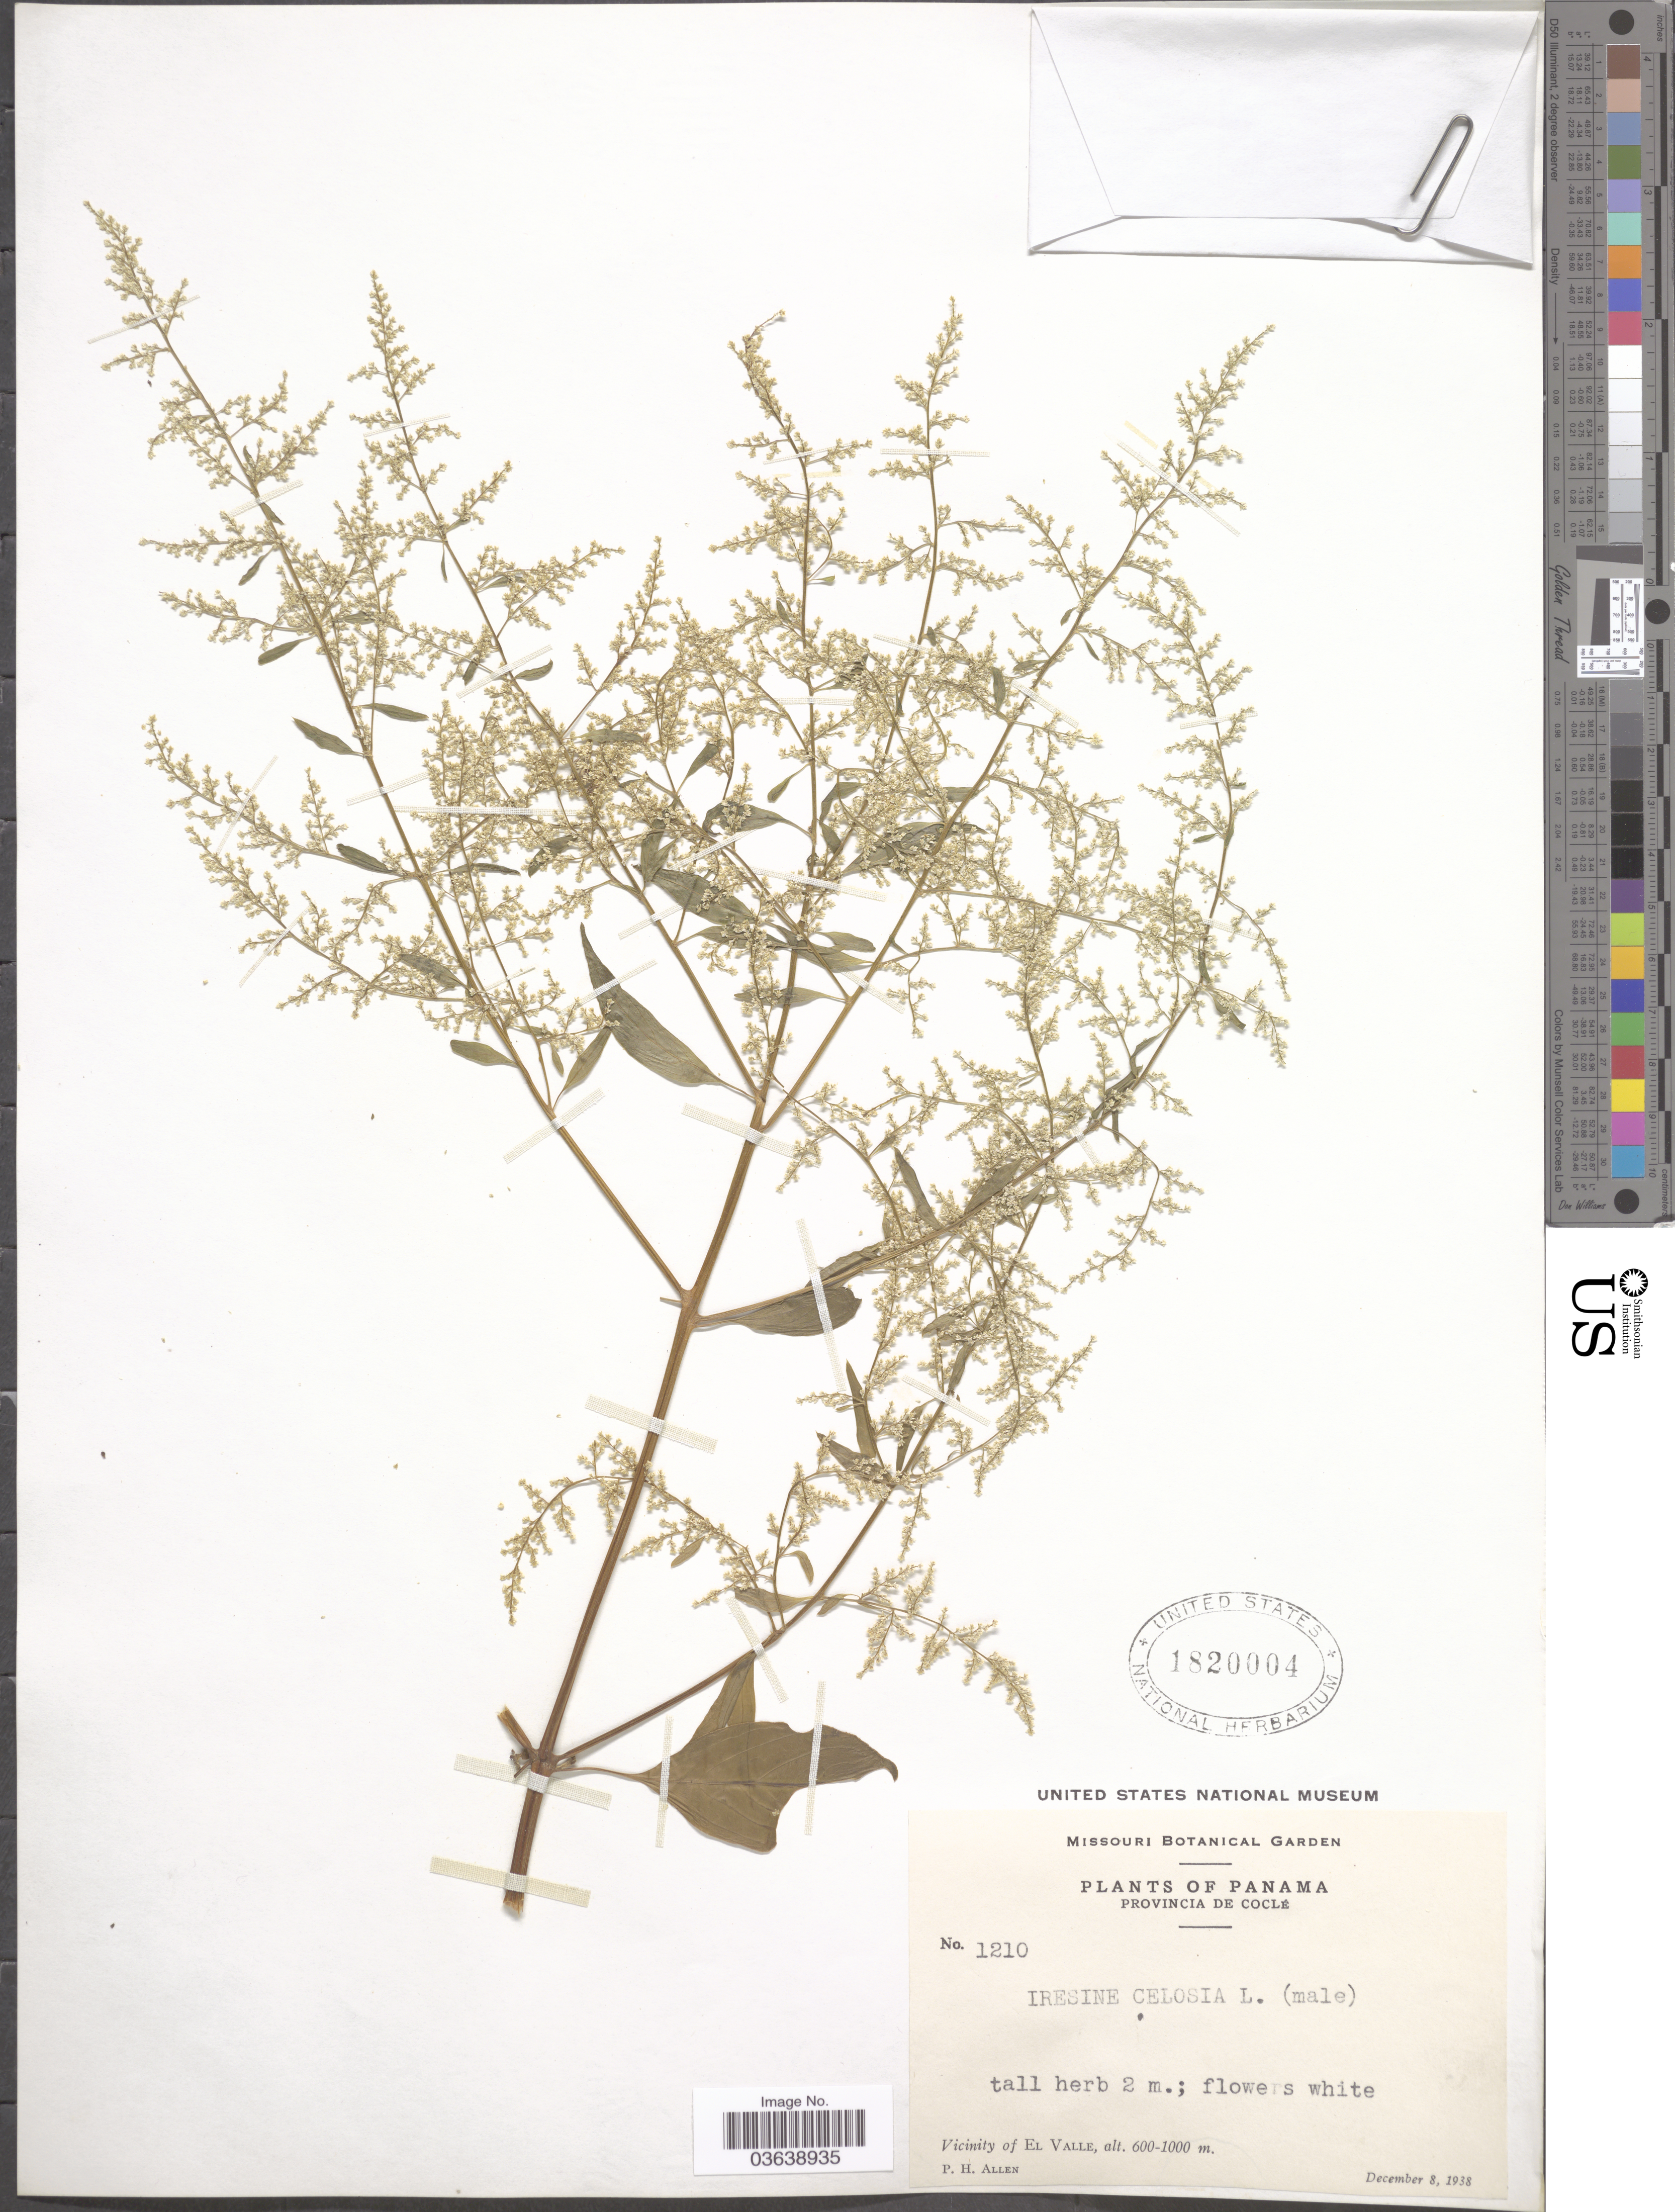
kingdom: Plantae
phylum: Tracheophyta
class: Magnoliopsida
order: Caryophyllales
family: Amaranthaceae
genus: Iresine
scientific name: Iresine celosia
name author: L.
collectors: P. H. Allen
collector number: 1210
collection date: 1938-12-08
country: Panama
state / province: Coclé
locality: Vicinity of El Valle.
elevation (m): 600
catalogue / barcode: US 1820004